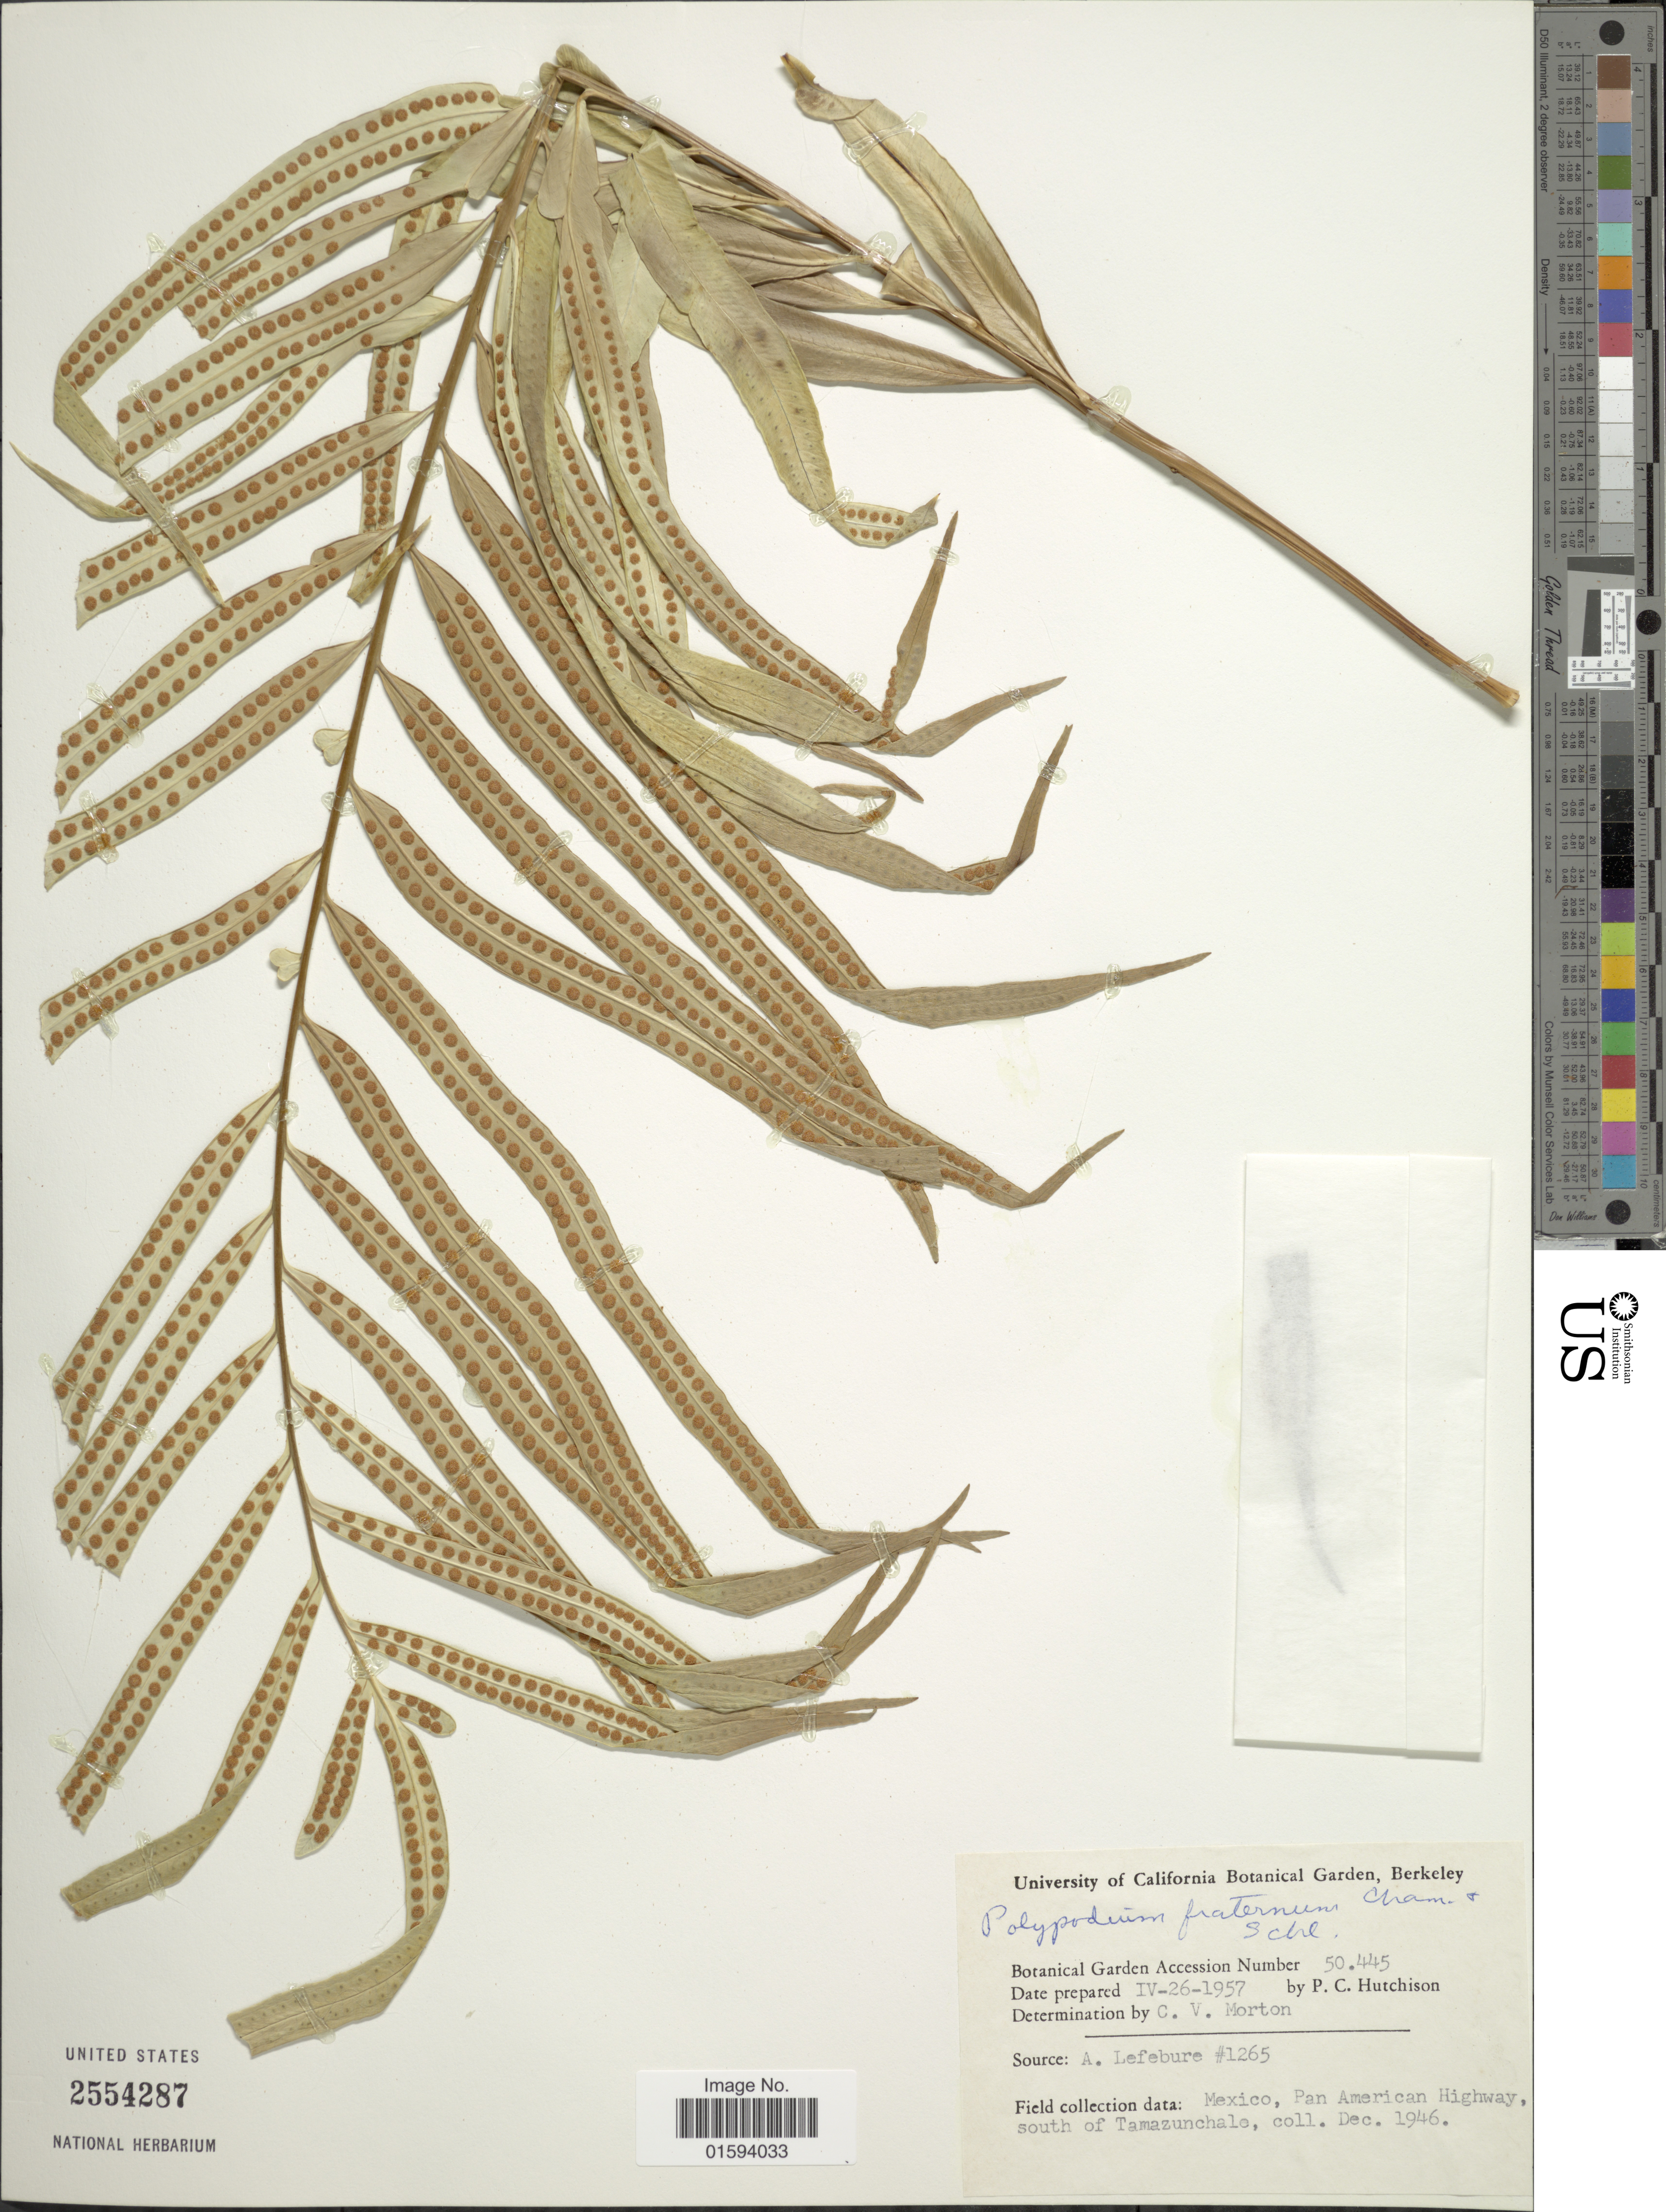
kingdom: Plantae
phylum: Tracheophyta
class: Polypodiopsida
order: Polypodiales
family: Polypodiaceae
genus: Polypodium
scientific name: Polypodium fraternum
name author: Schltdl. & Cham.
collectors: P. C. Hutchison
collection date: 1957-04-26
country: United States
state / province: California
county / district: Alameda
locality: University of California Botanical Garden, Berkeley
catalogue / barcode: US 2554287